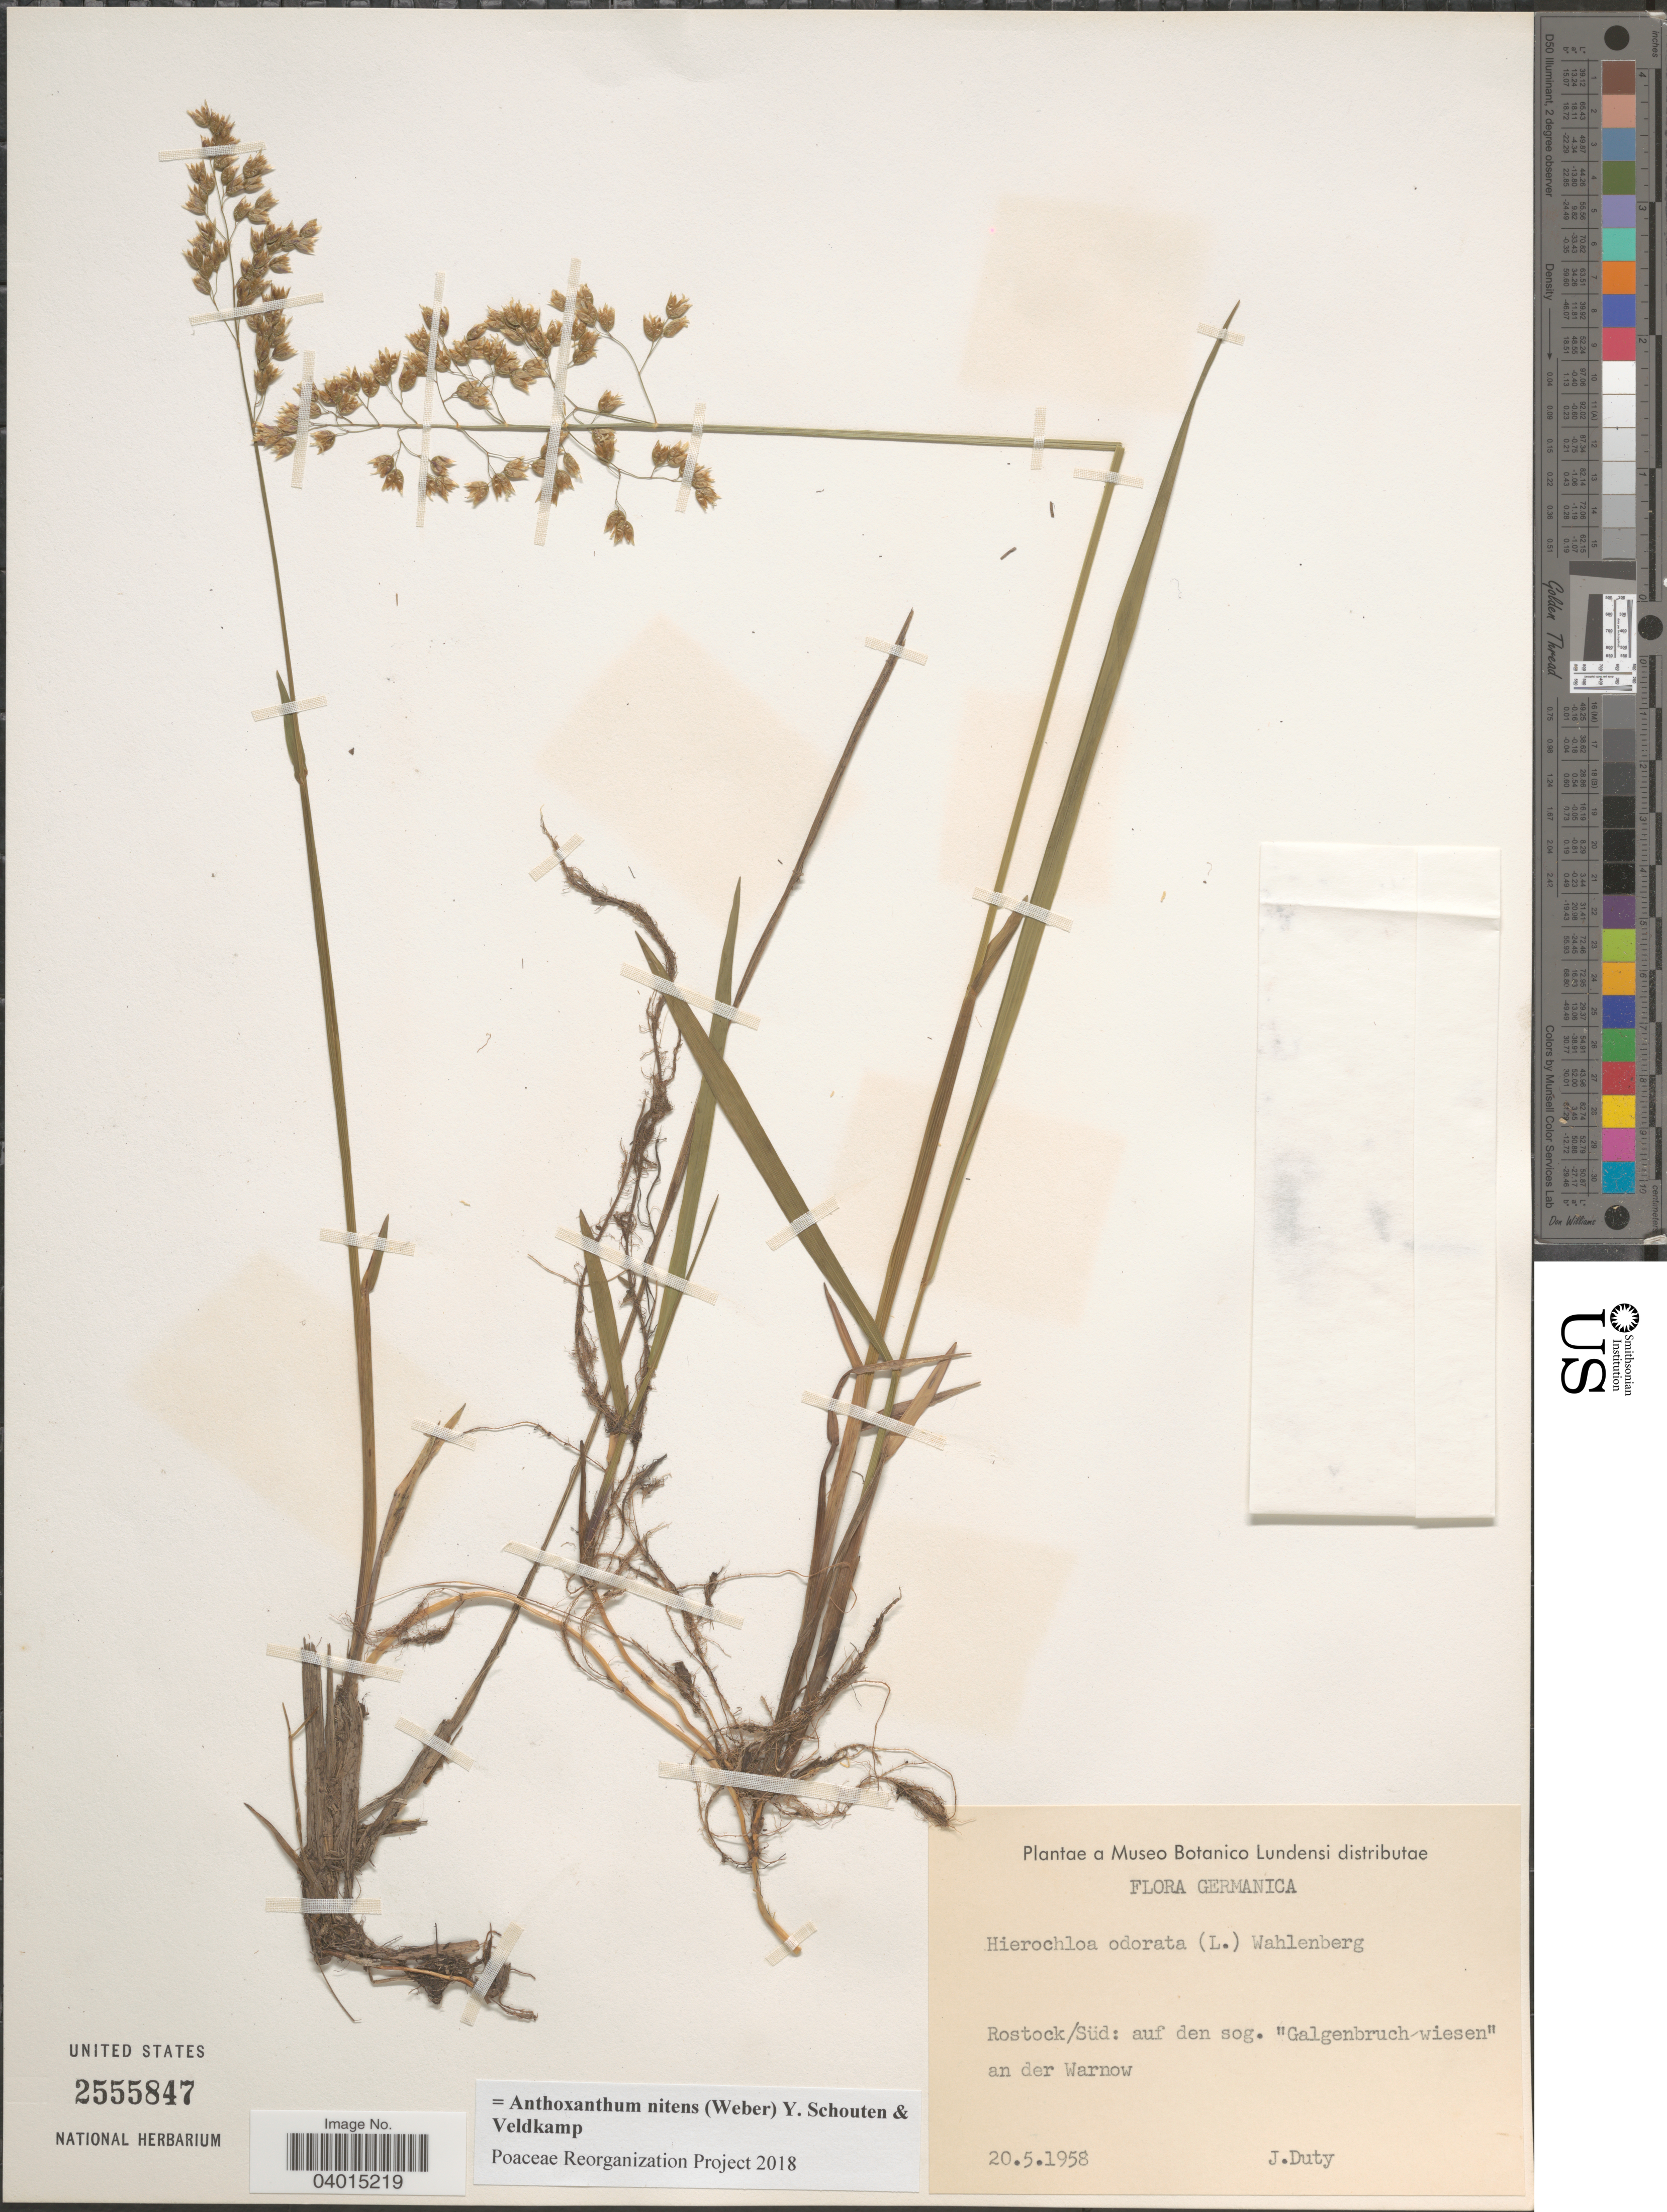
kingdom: Plantae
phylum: Tracheophyta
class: Liliopsida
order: Poales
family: Poaceae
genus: Anthoxanthum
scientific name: Anthoxanthum nitens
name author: (G.H. Weber) R.T.A. Schouten & Veldkamp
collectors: J. Duty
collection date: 1958-05-20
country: Germany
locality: Rostock/Süd: auf den sog. "Galgenbruch-wiesen" an der Warnow.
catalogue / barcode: US 2555847